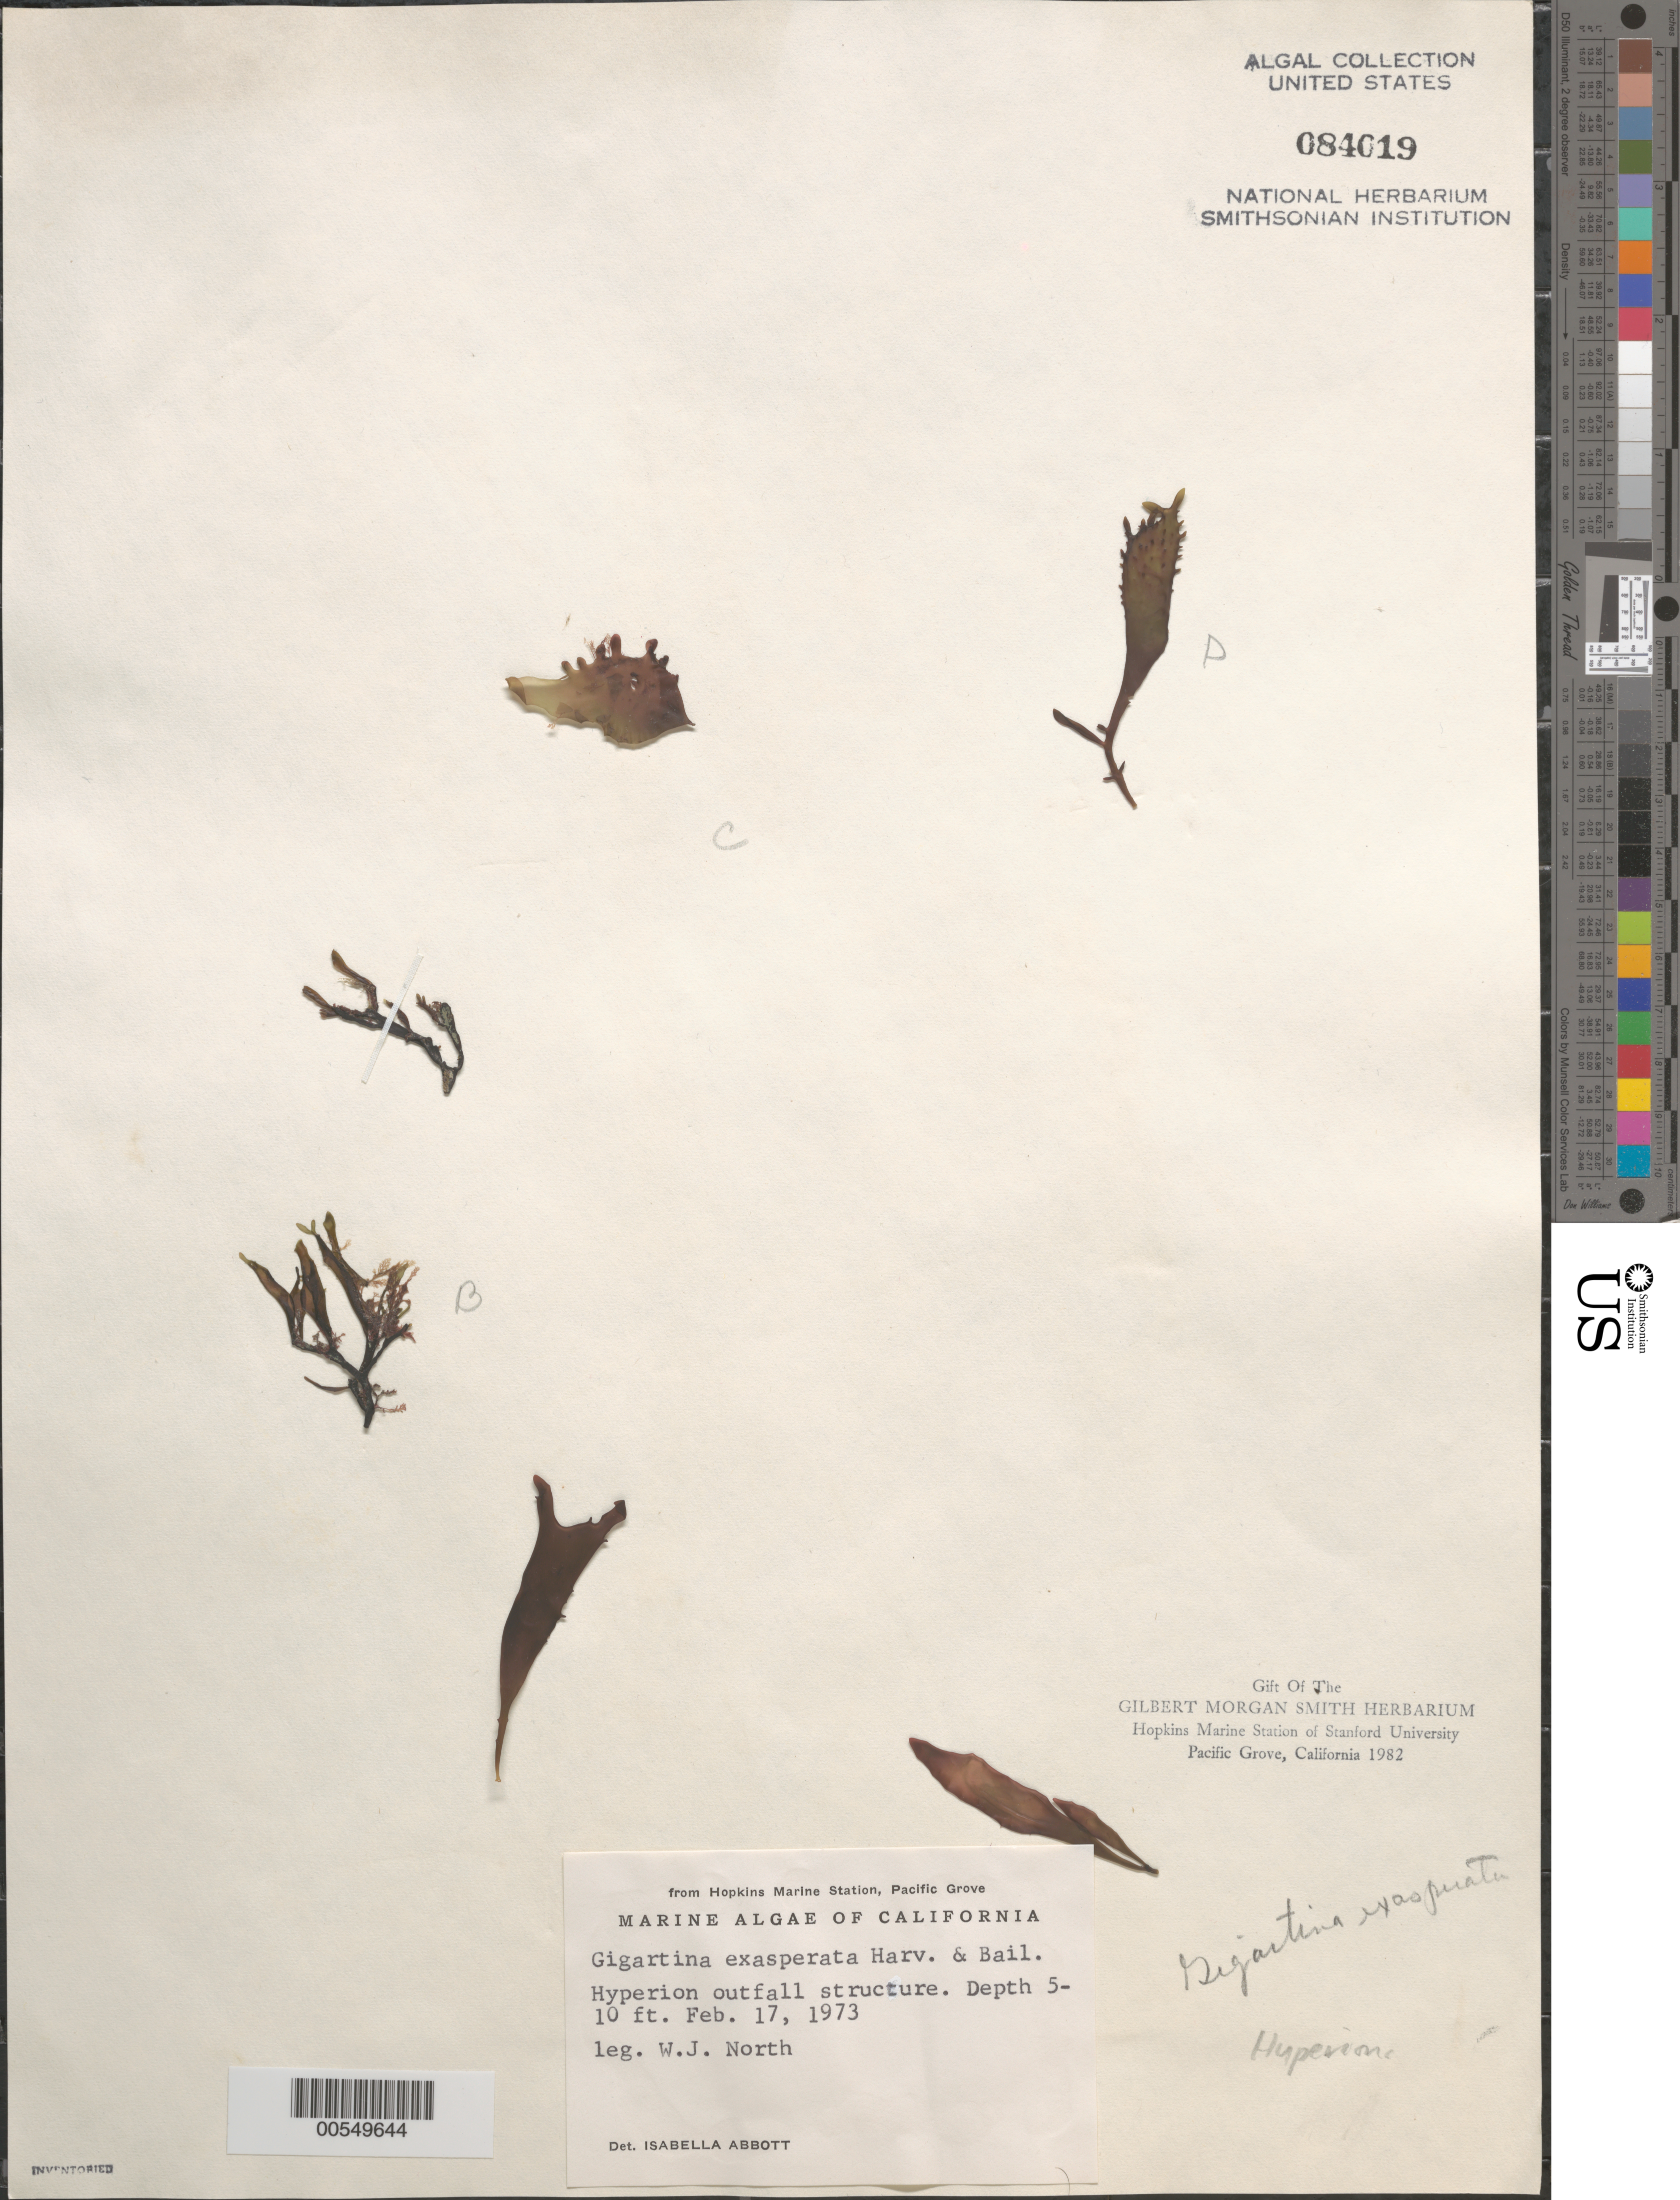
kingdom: Plantae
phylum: Rhodophyta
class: Florideophyceae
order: Gigartinales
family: Gigartinaceae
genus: Chondracanthus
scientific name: Chondracanthus exasperatus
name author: (Harv. & J. Bailey) J.R. Hughey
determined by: Algae name updating Project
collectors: W. North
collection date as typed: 17 Feb 1973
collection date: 1973-02-17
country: United States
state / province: California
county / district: Los Angeles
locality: Hyperion Outfall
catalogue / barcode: US 84019